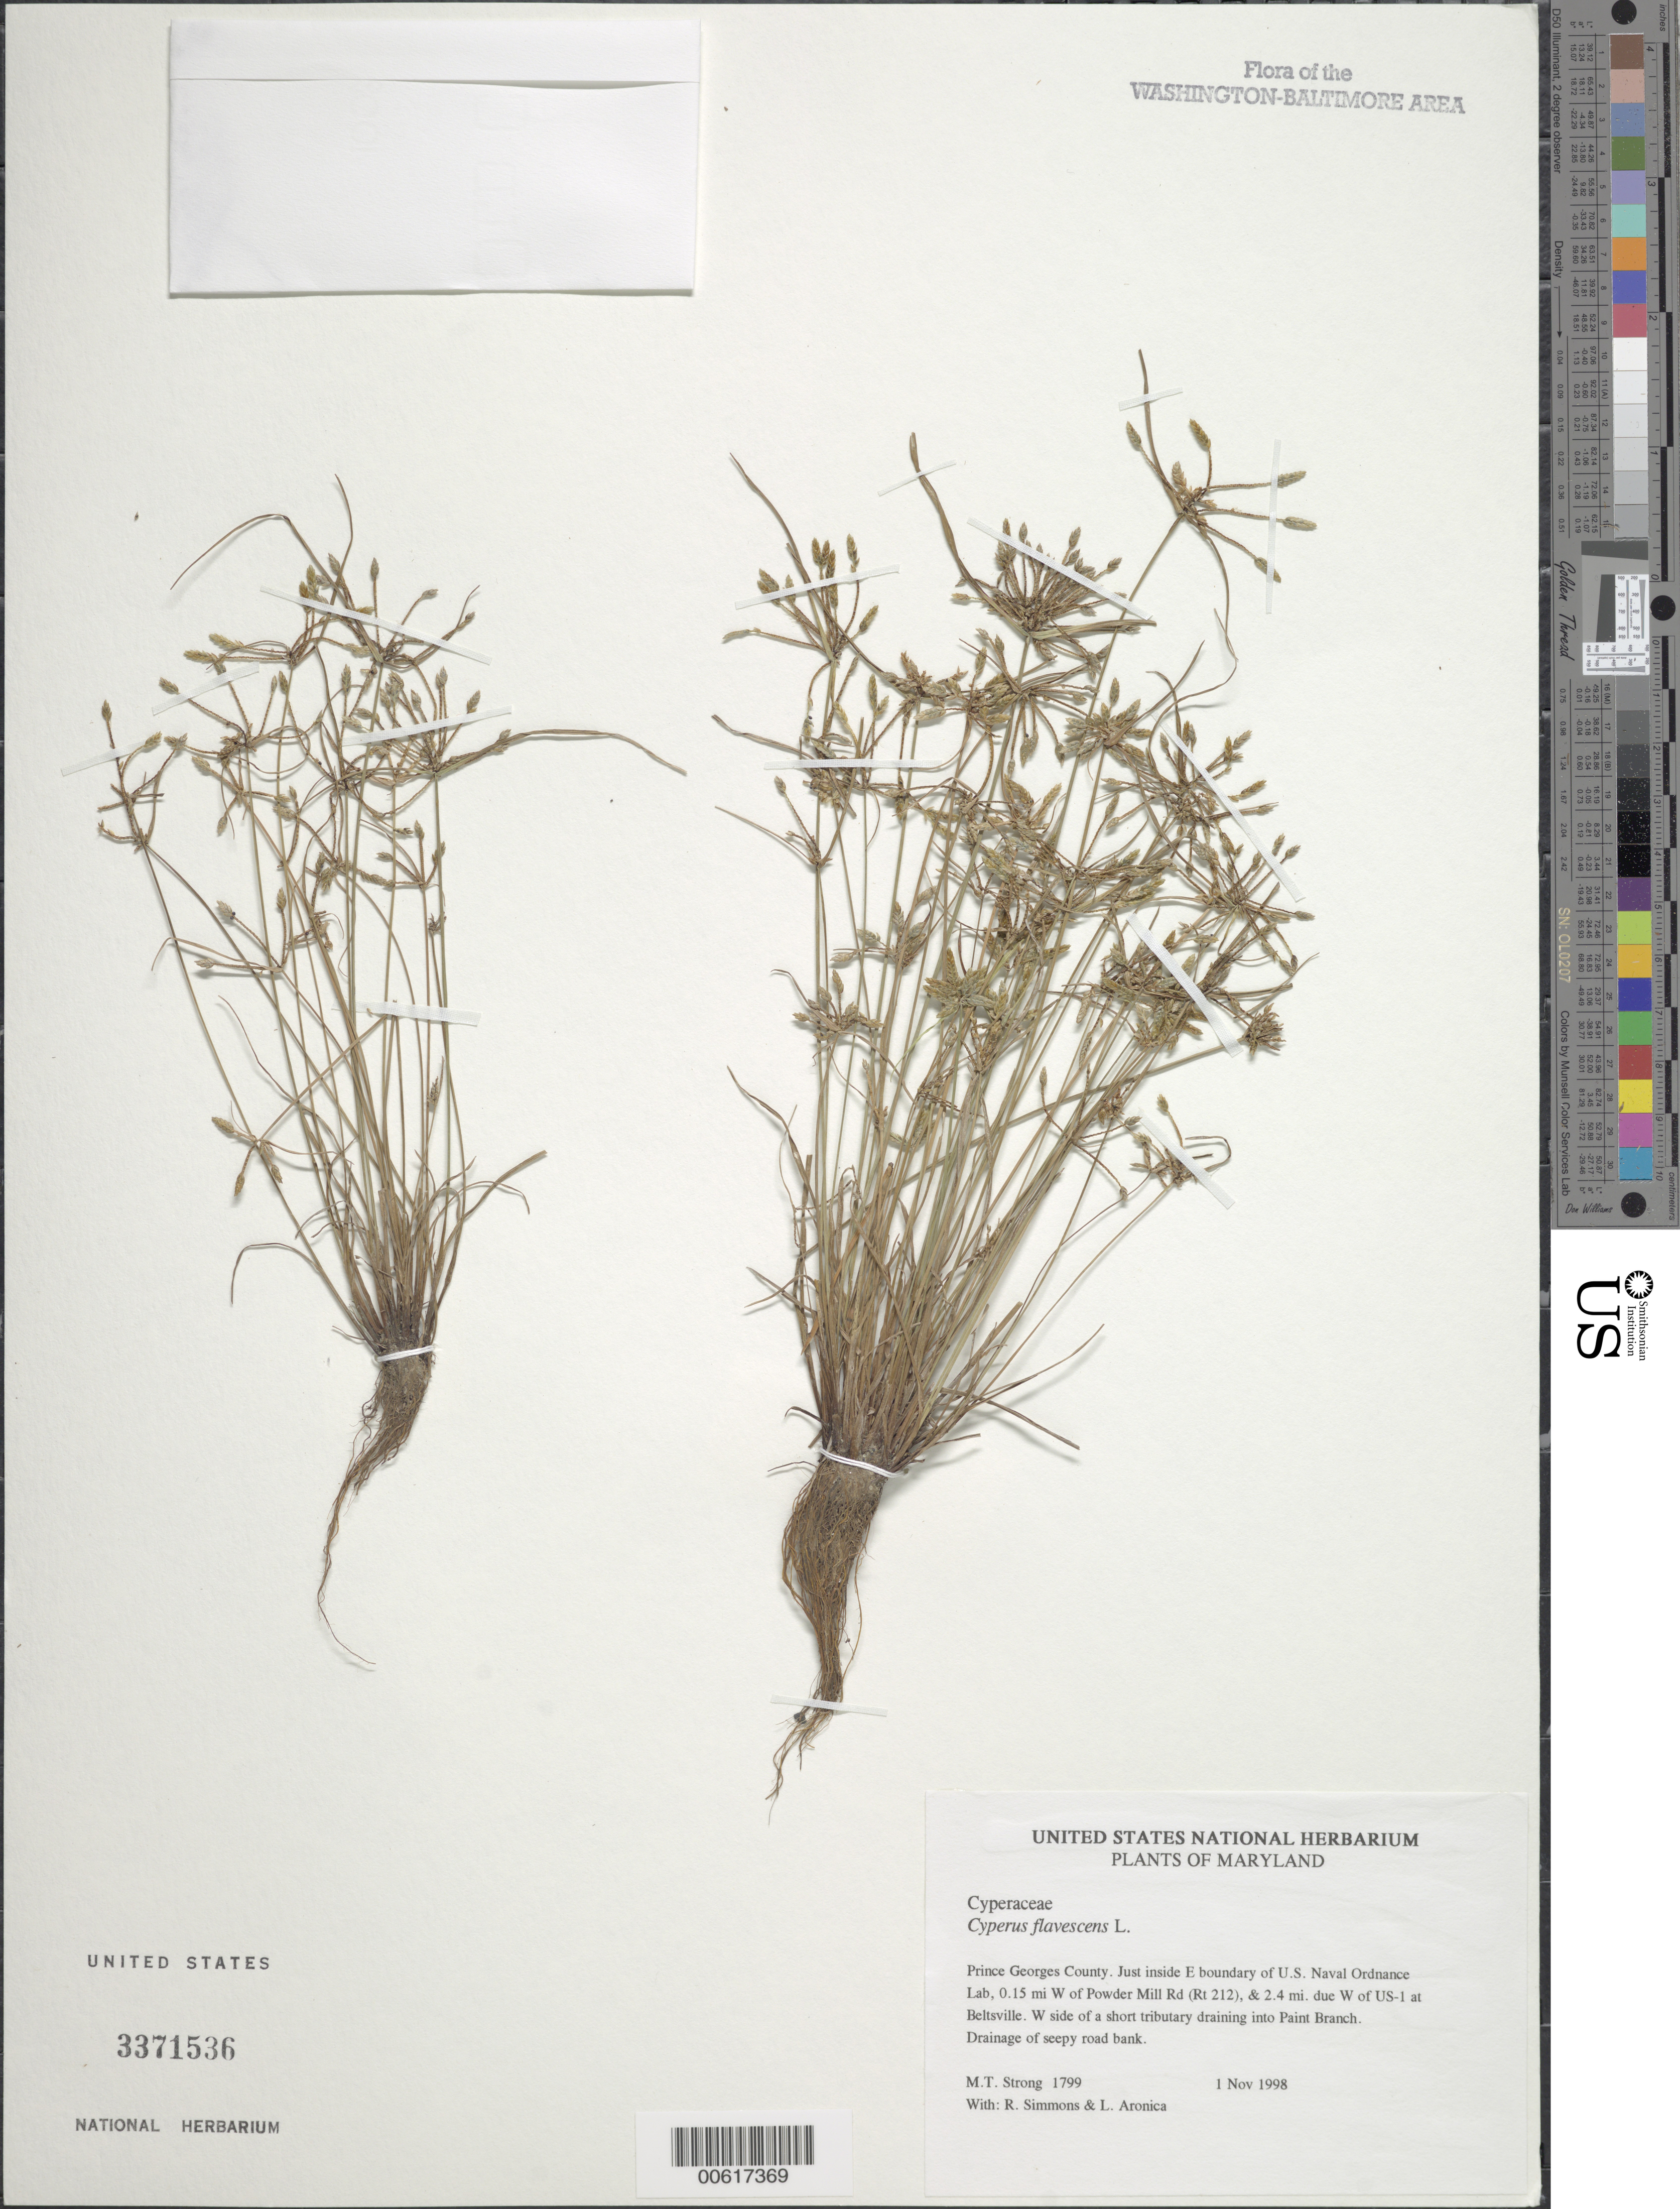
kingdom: Plantae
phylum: Tracheophyta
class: Liliopsida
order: Poales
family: Cyperaceae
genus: Cyperus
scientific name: Cyperus flavescens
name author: L.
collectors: M. T. Strong, R. Simmons & L. Aronica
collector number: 1799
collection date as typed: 01 Nov 1998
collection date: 1998-11-01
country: United States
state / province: Maryland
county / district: Prince George's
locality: Just inside E boundary of U.S. Naval Ordnance Lab, 0.15 mi W of Powder Mill Rd (Rt 212), & 2.4 mi. due W of US-1 at Beltsville.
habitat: W side of a short tributary draining into Paint Branch. Drainage of seepy road bank.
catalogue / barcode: US 3371536